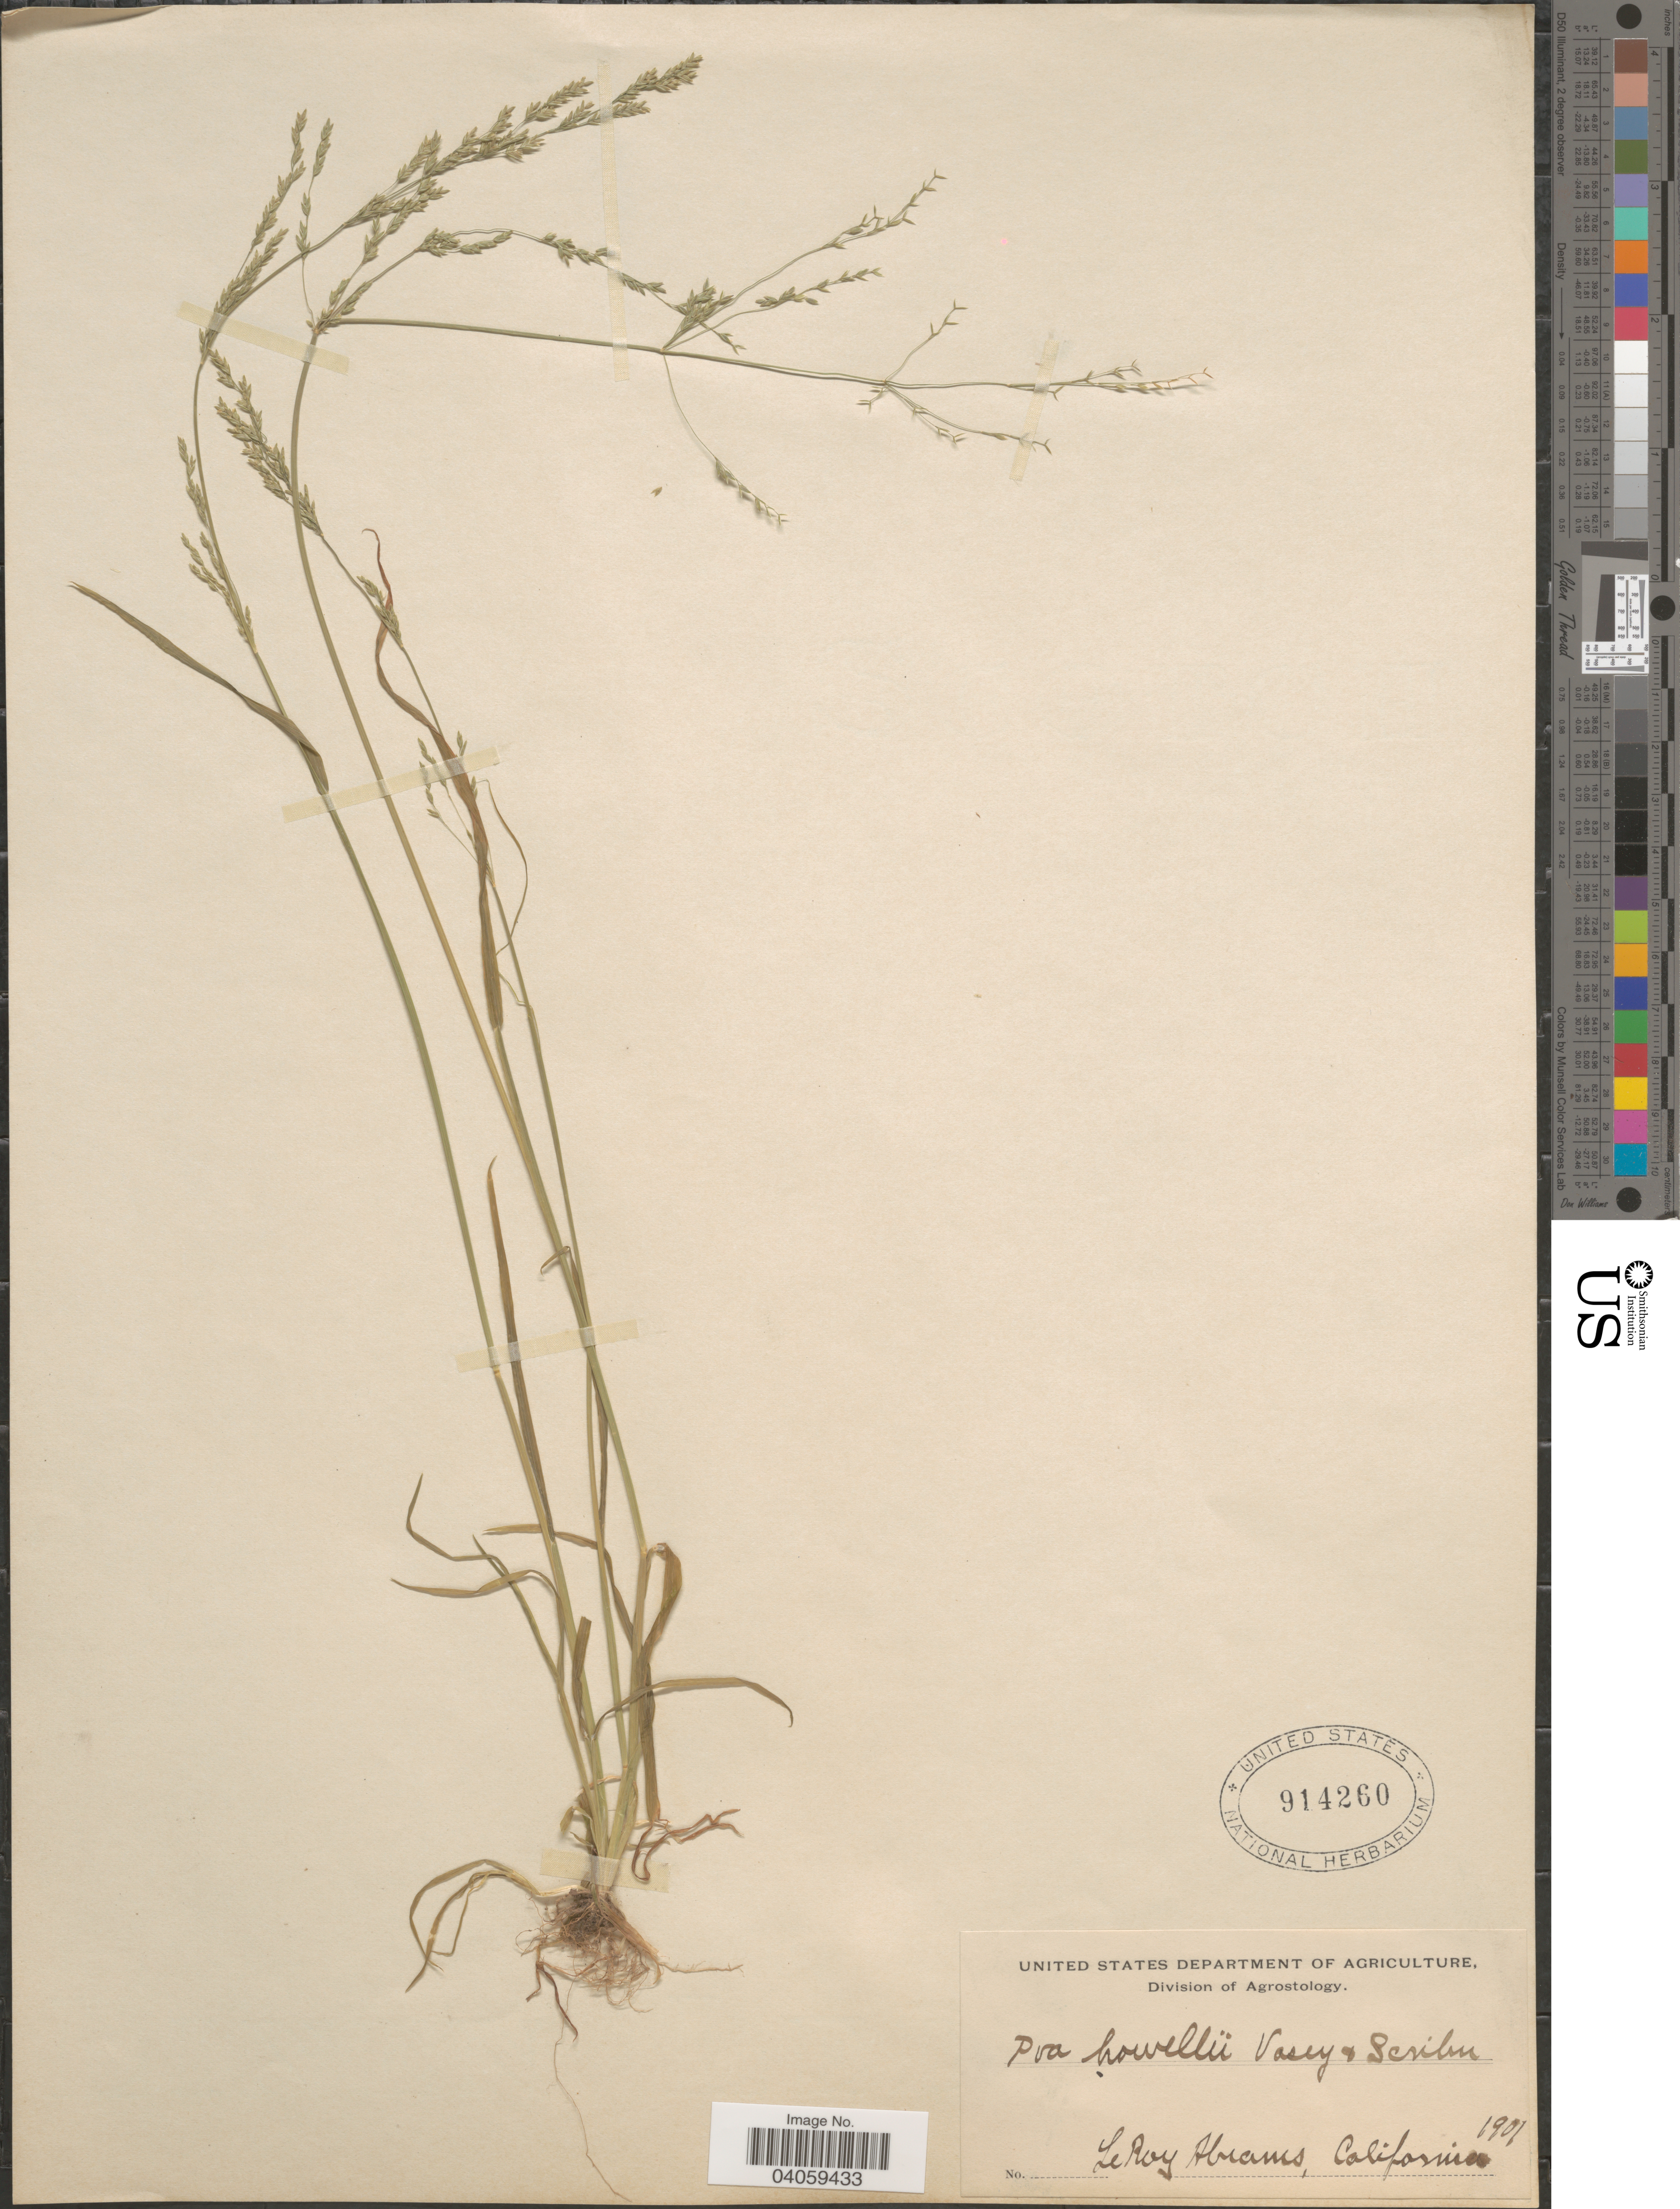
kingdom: Plantae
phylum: Tracheophyta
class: Liliopsida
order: Poales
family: Poaceae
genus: Poa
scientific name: Poa howellii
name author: Vasey & Scribn.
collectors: L. Abrams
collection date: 1901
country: United States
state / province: California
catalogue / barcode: US 914260